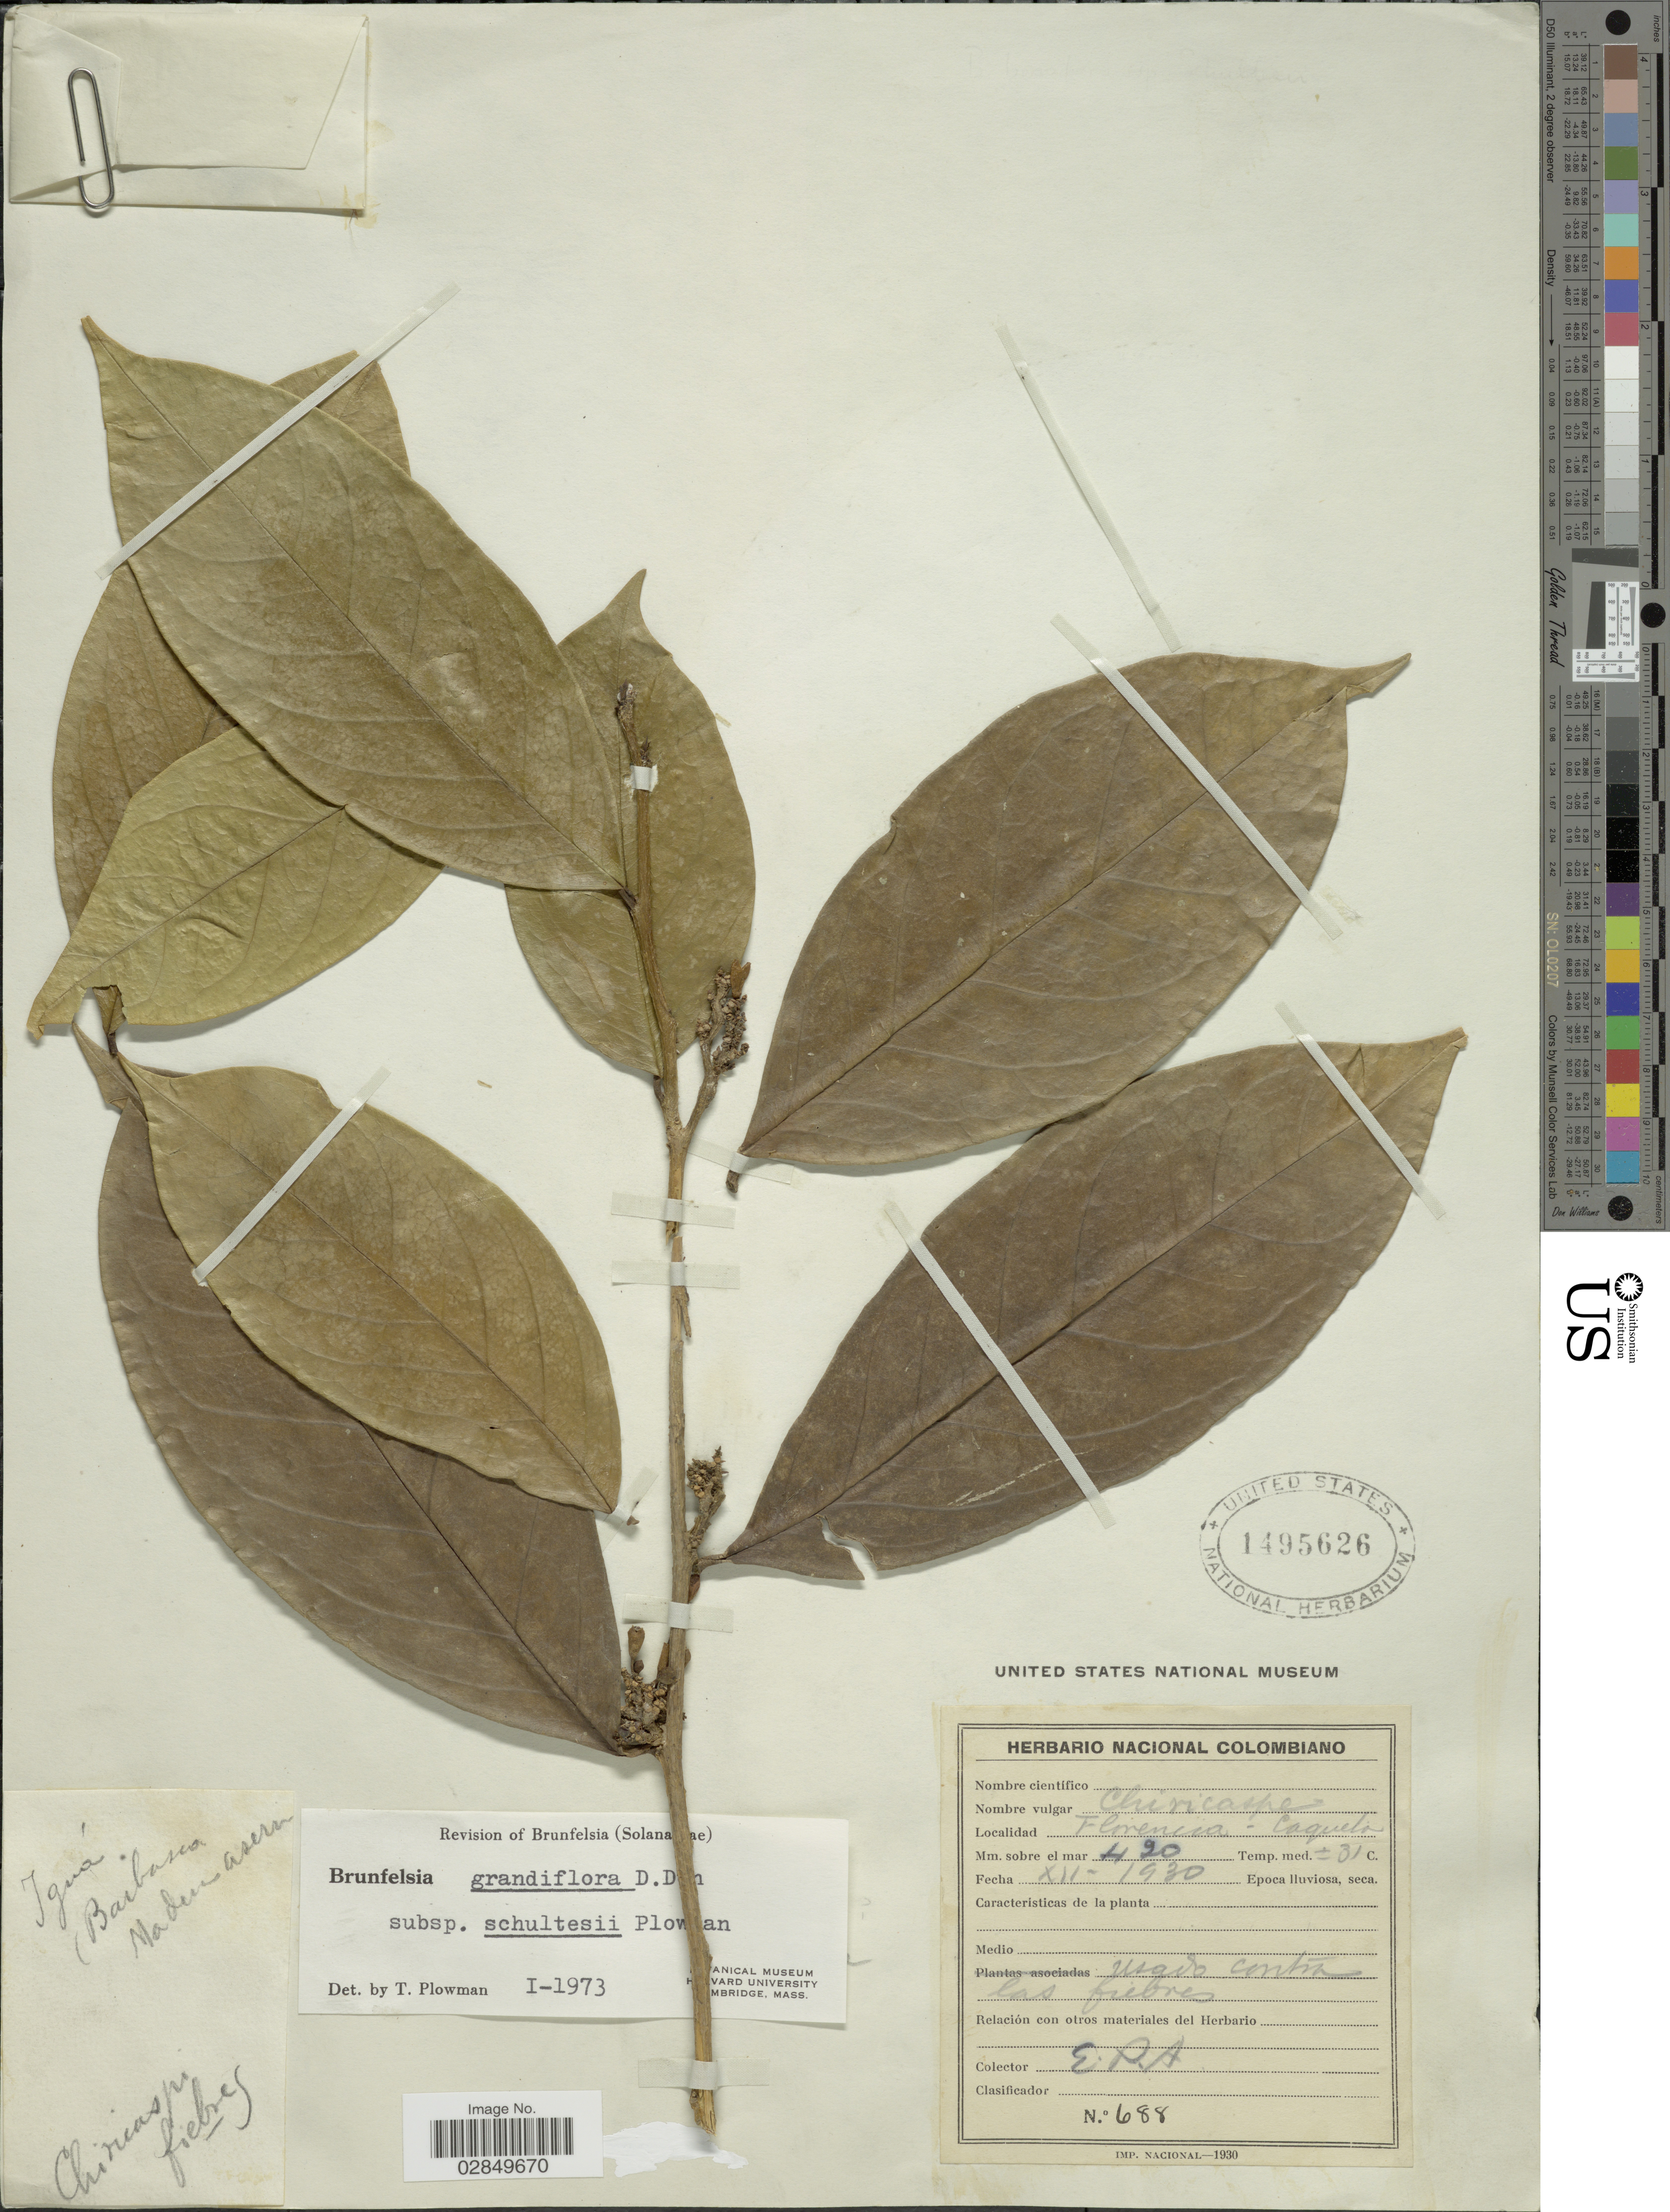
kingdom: Plantae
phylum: Tracheophyta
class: Magnoliopsida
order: Solanales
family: Solanaceae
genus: Brunfelsia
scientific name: Brunfelsia grandiflora subsp. schultesii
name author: Plowman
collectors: E. Pérez Arbeláez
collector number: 688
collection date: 1930-12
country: Colombia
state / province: Caquetá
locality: Florencia-Caqueta.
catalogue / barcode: US 1495626